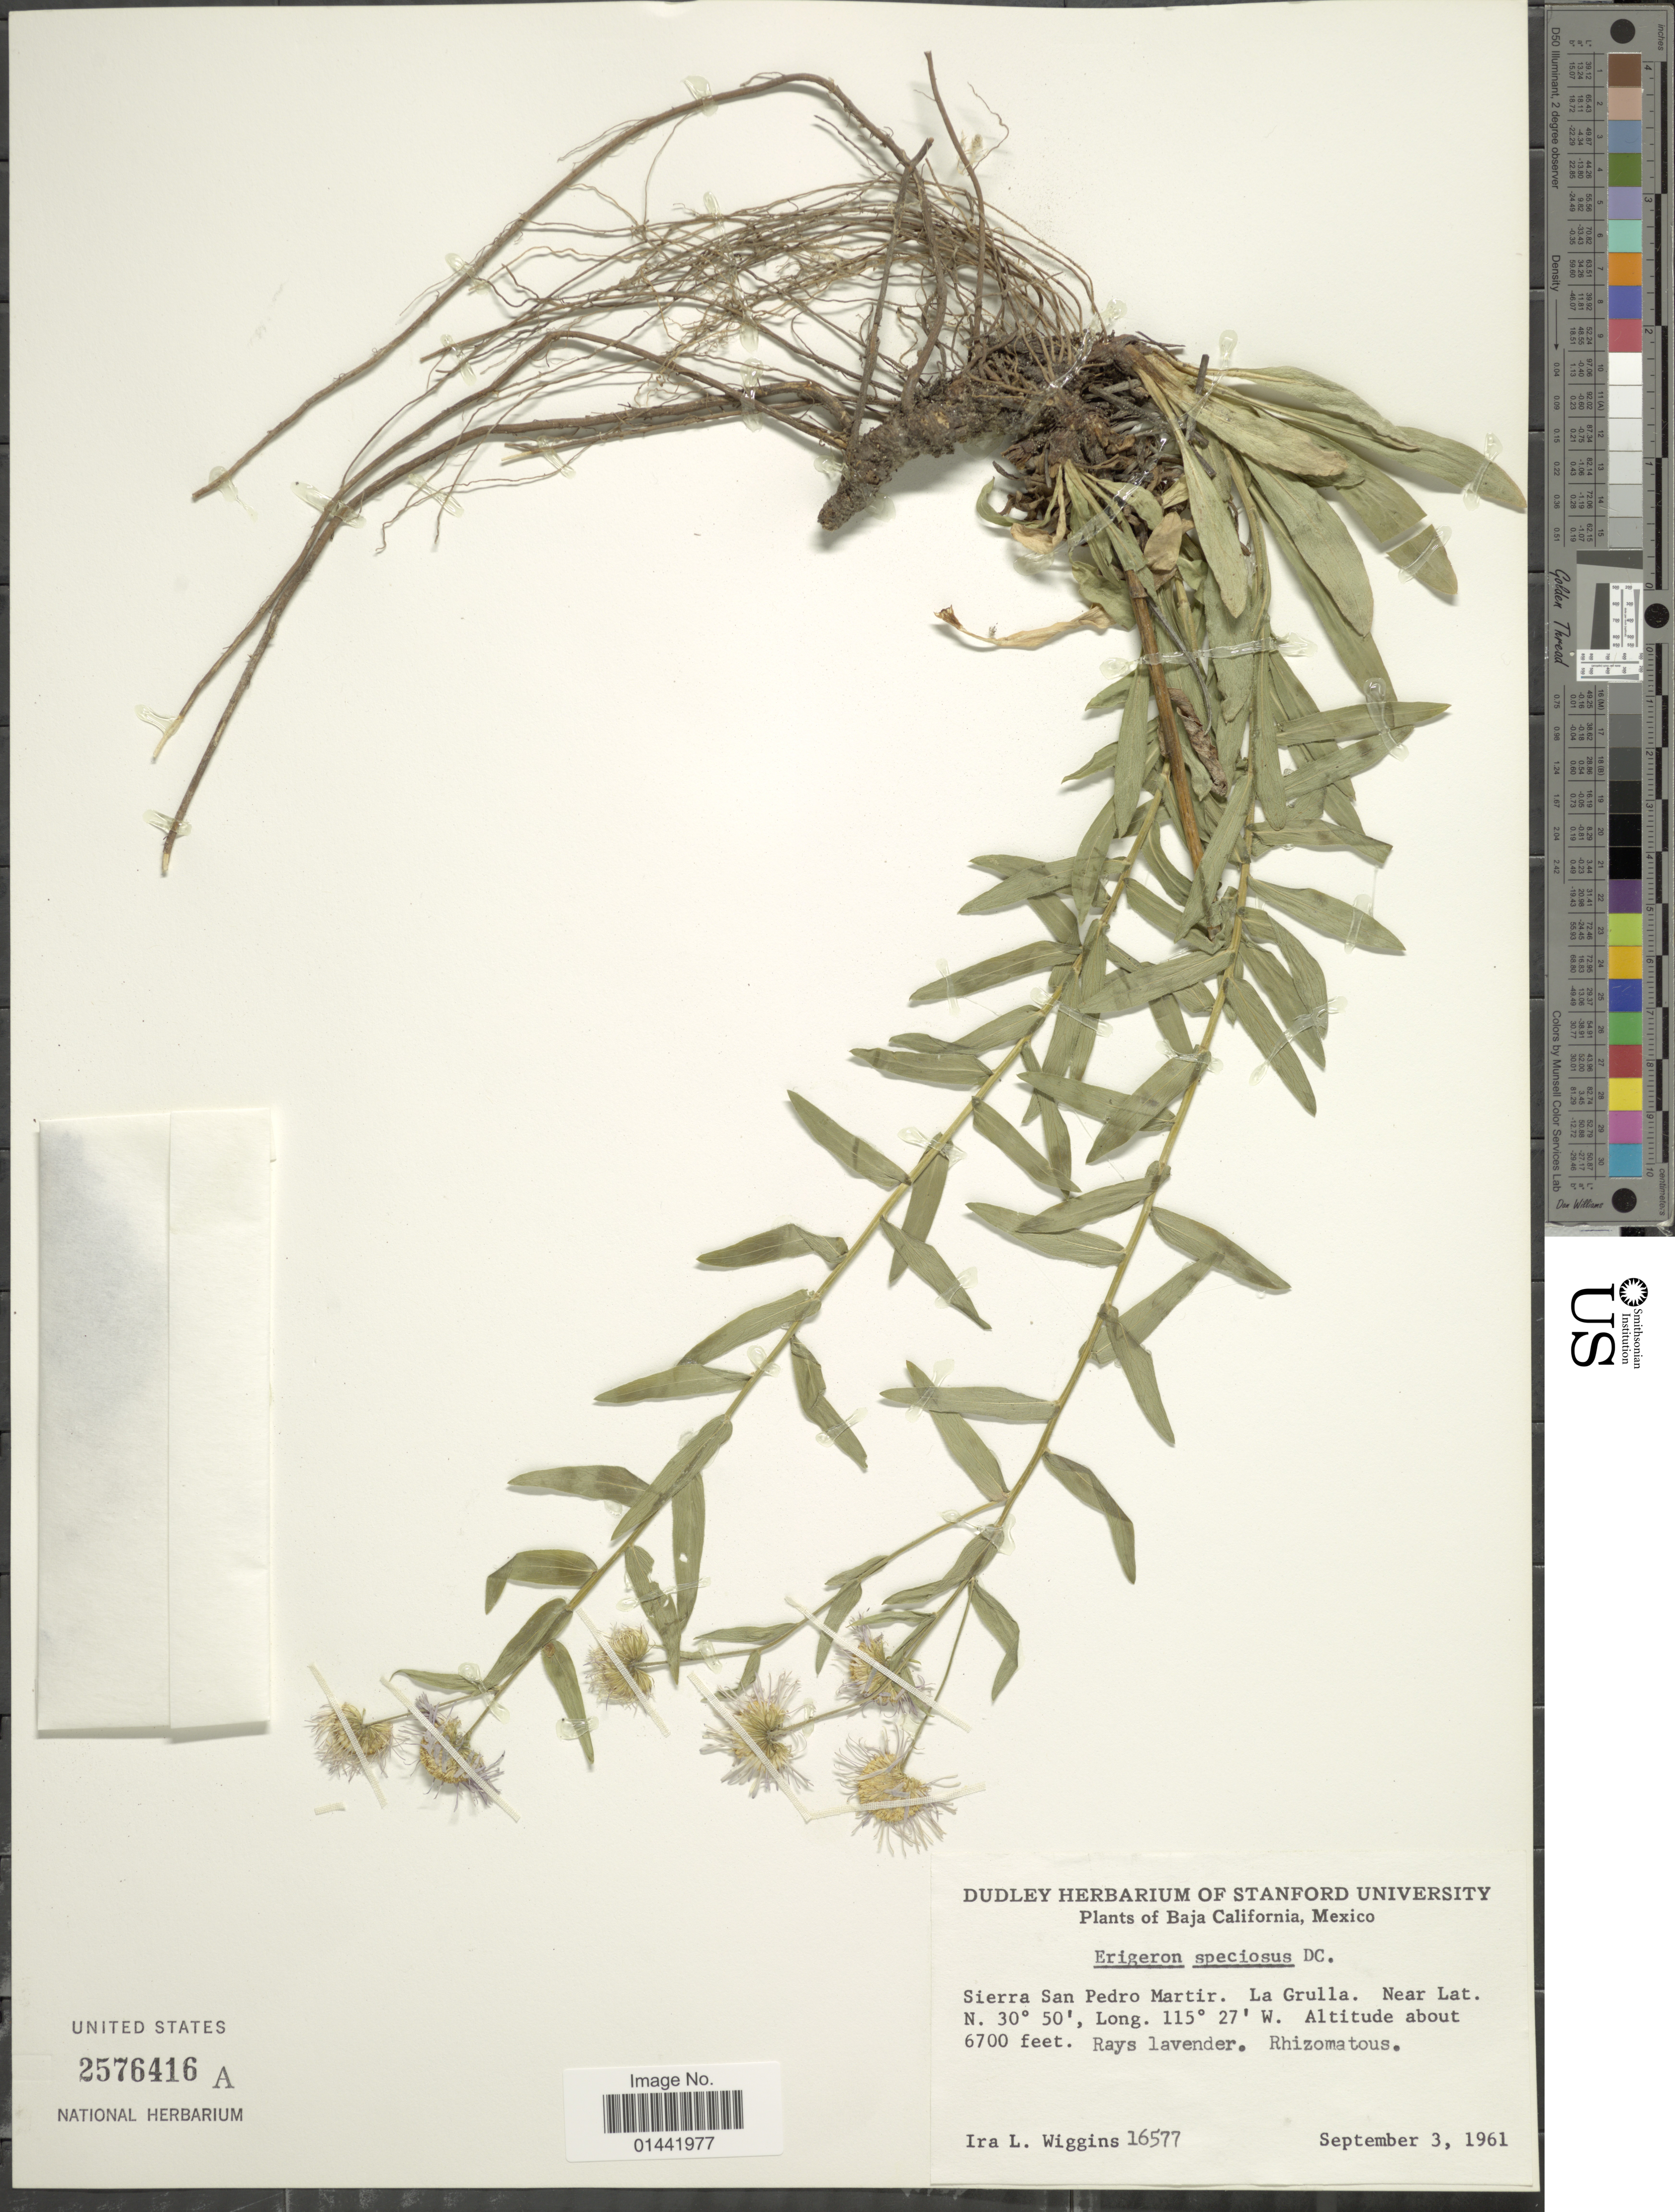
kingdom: Plantae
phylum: Tracheophyta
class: Magnoliopsida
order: Asterales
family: Asteraceae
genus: Erigeron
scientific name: Erigeron speciosus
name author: (Lindl.) DC.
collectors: I. L. Wiggins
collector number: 16577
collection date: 1961-09-03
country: Mexico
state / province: Baja California Sur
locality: Sierra San Pedro Martir, La Crulla,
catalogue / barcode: US 2576416A